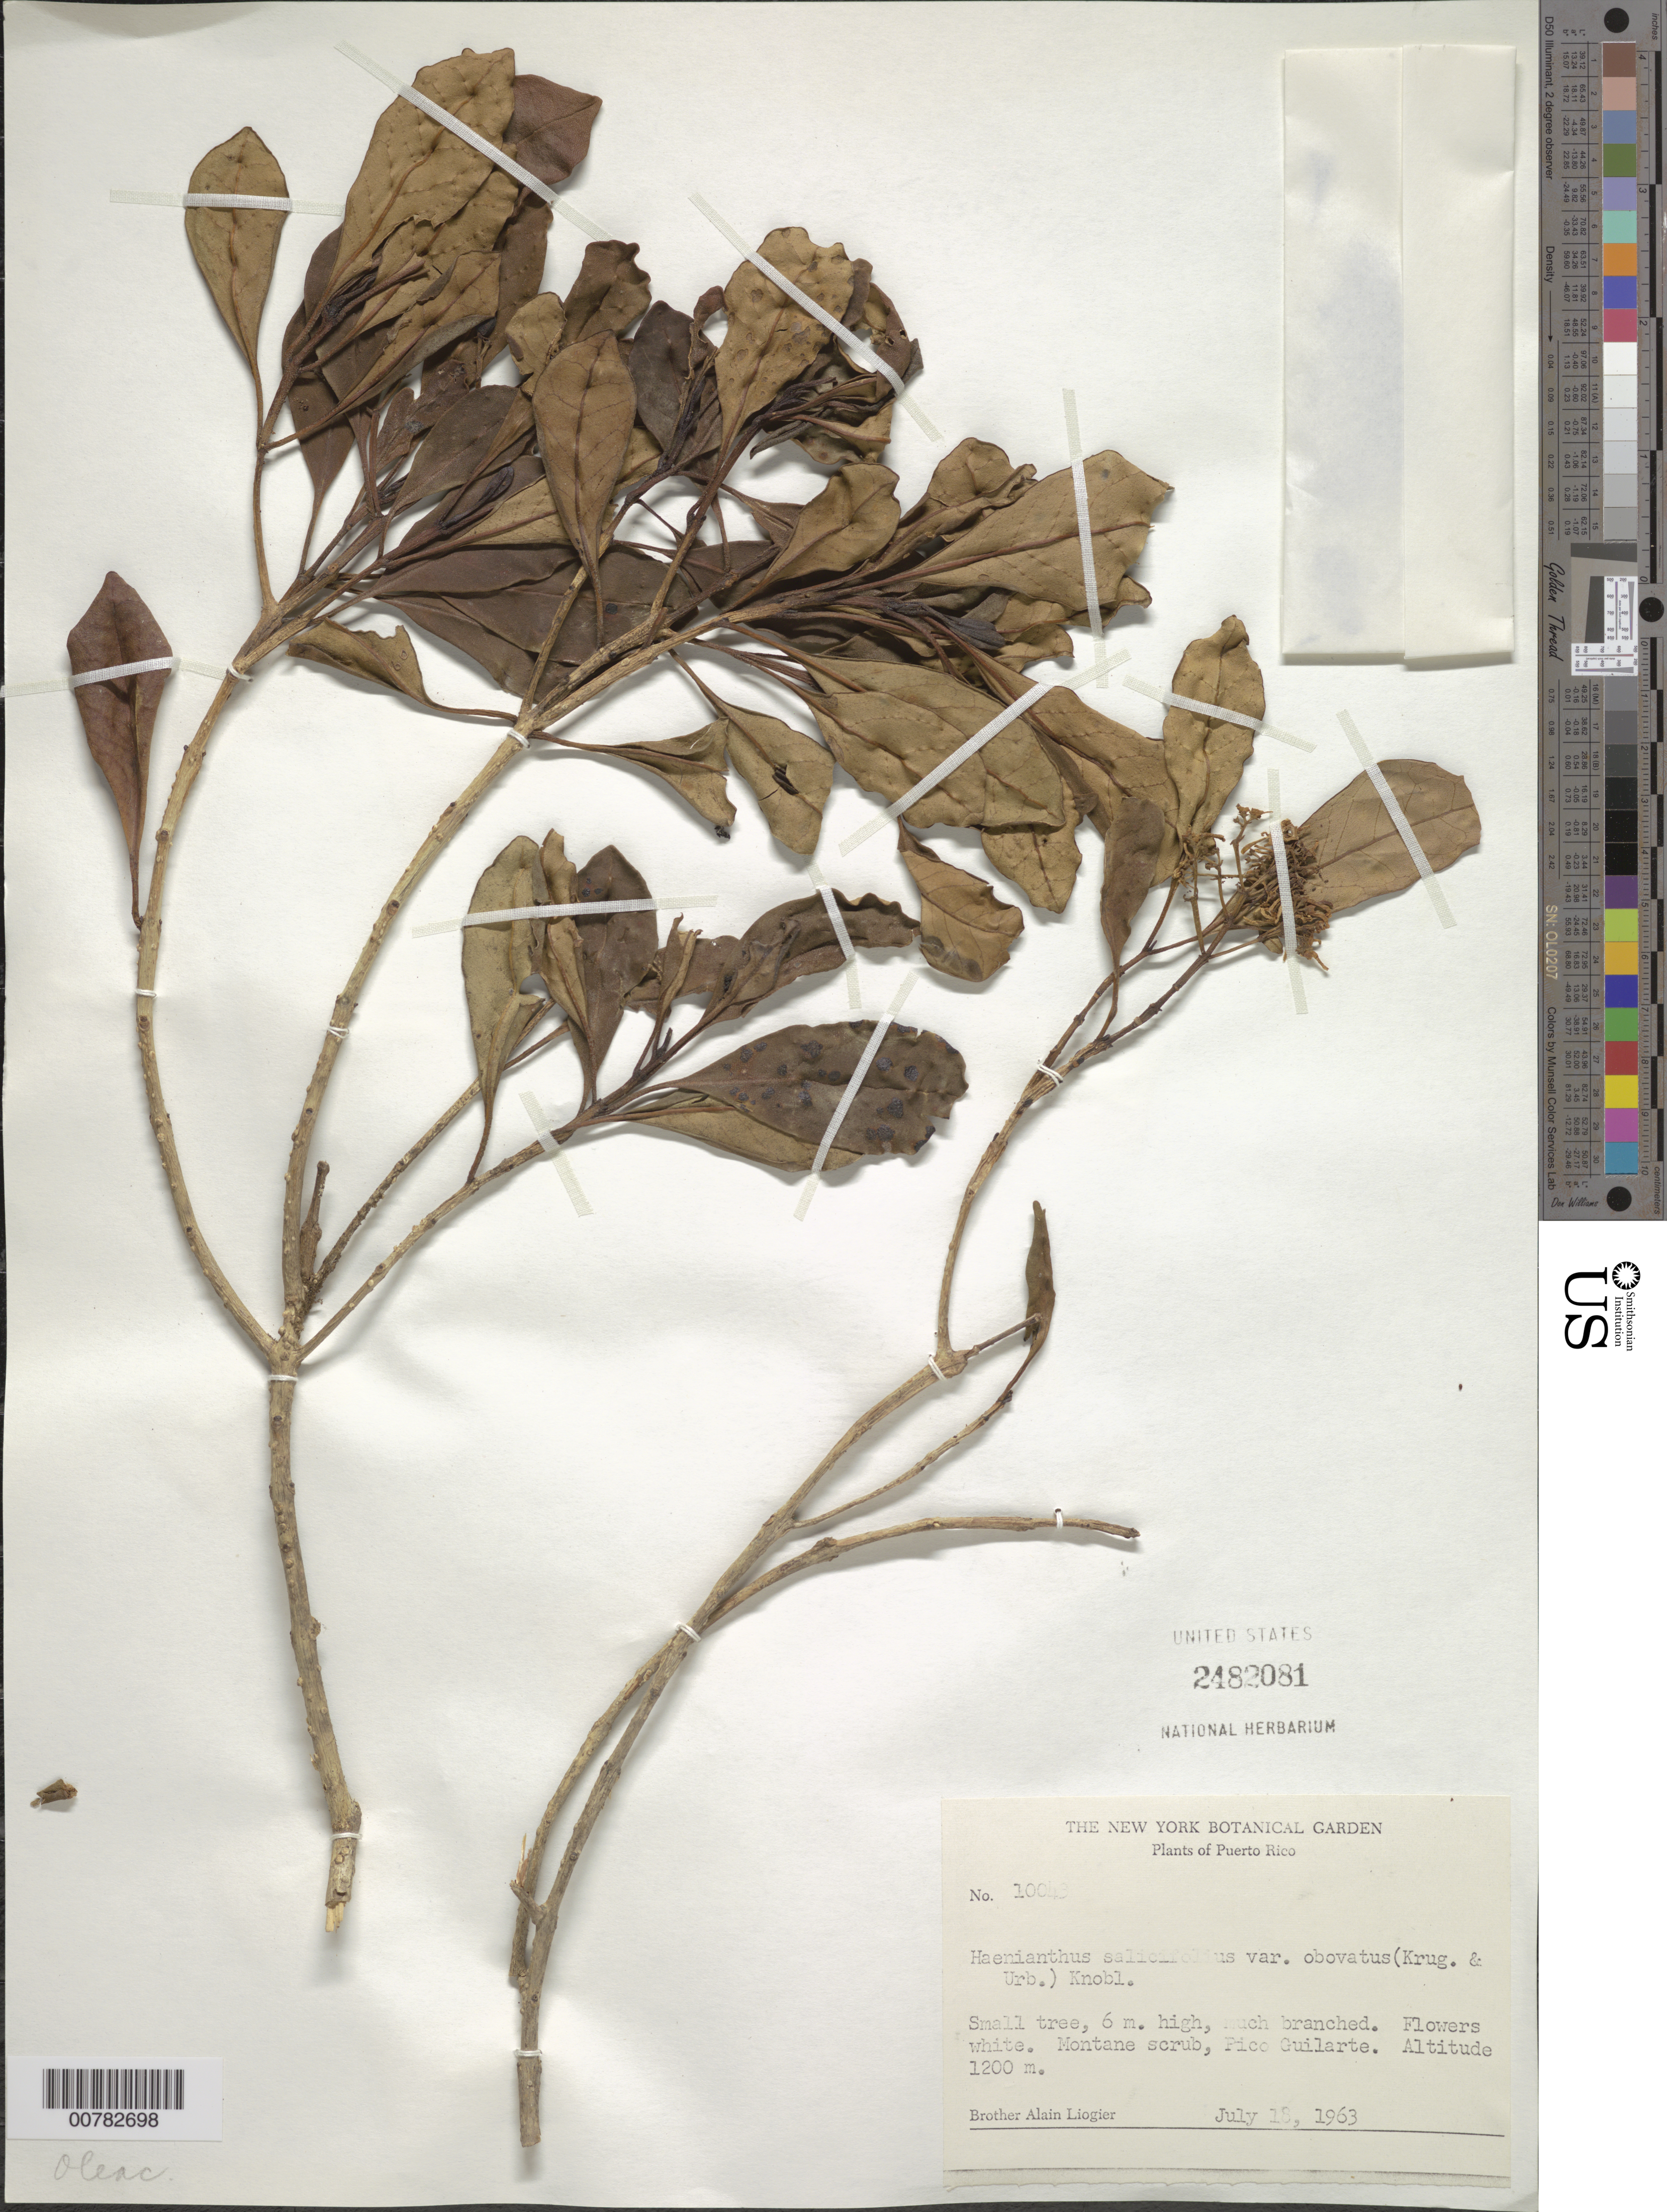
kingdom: Plantae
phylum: Tracheophyta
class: Magnoliopsida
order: Lamiales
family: Oleaceae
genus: Haenianthus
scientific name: Haenianthus salicifolius var. obovatus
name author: (Krug & Urb.) Knobl.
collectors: A. H. Liogier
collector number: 10043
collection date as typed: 18 Jul 1963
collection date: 1963-07-18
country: Puerto Rico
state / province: Adjuntas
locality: Guilarte Peak, Adjuntas.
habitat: Montane scrub.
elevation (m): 1200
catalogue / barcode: US 2482081